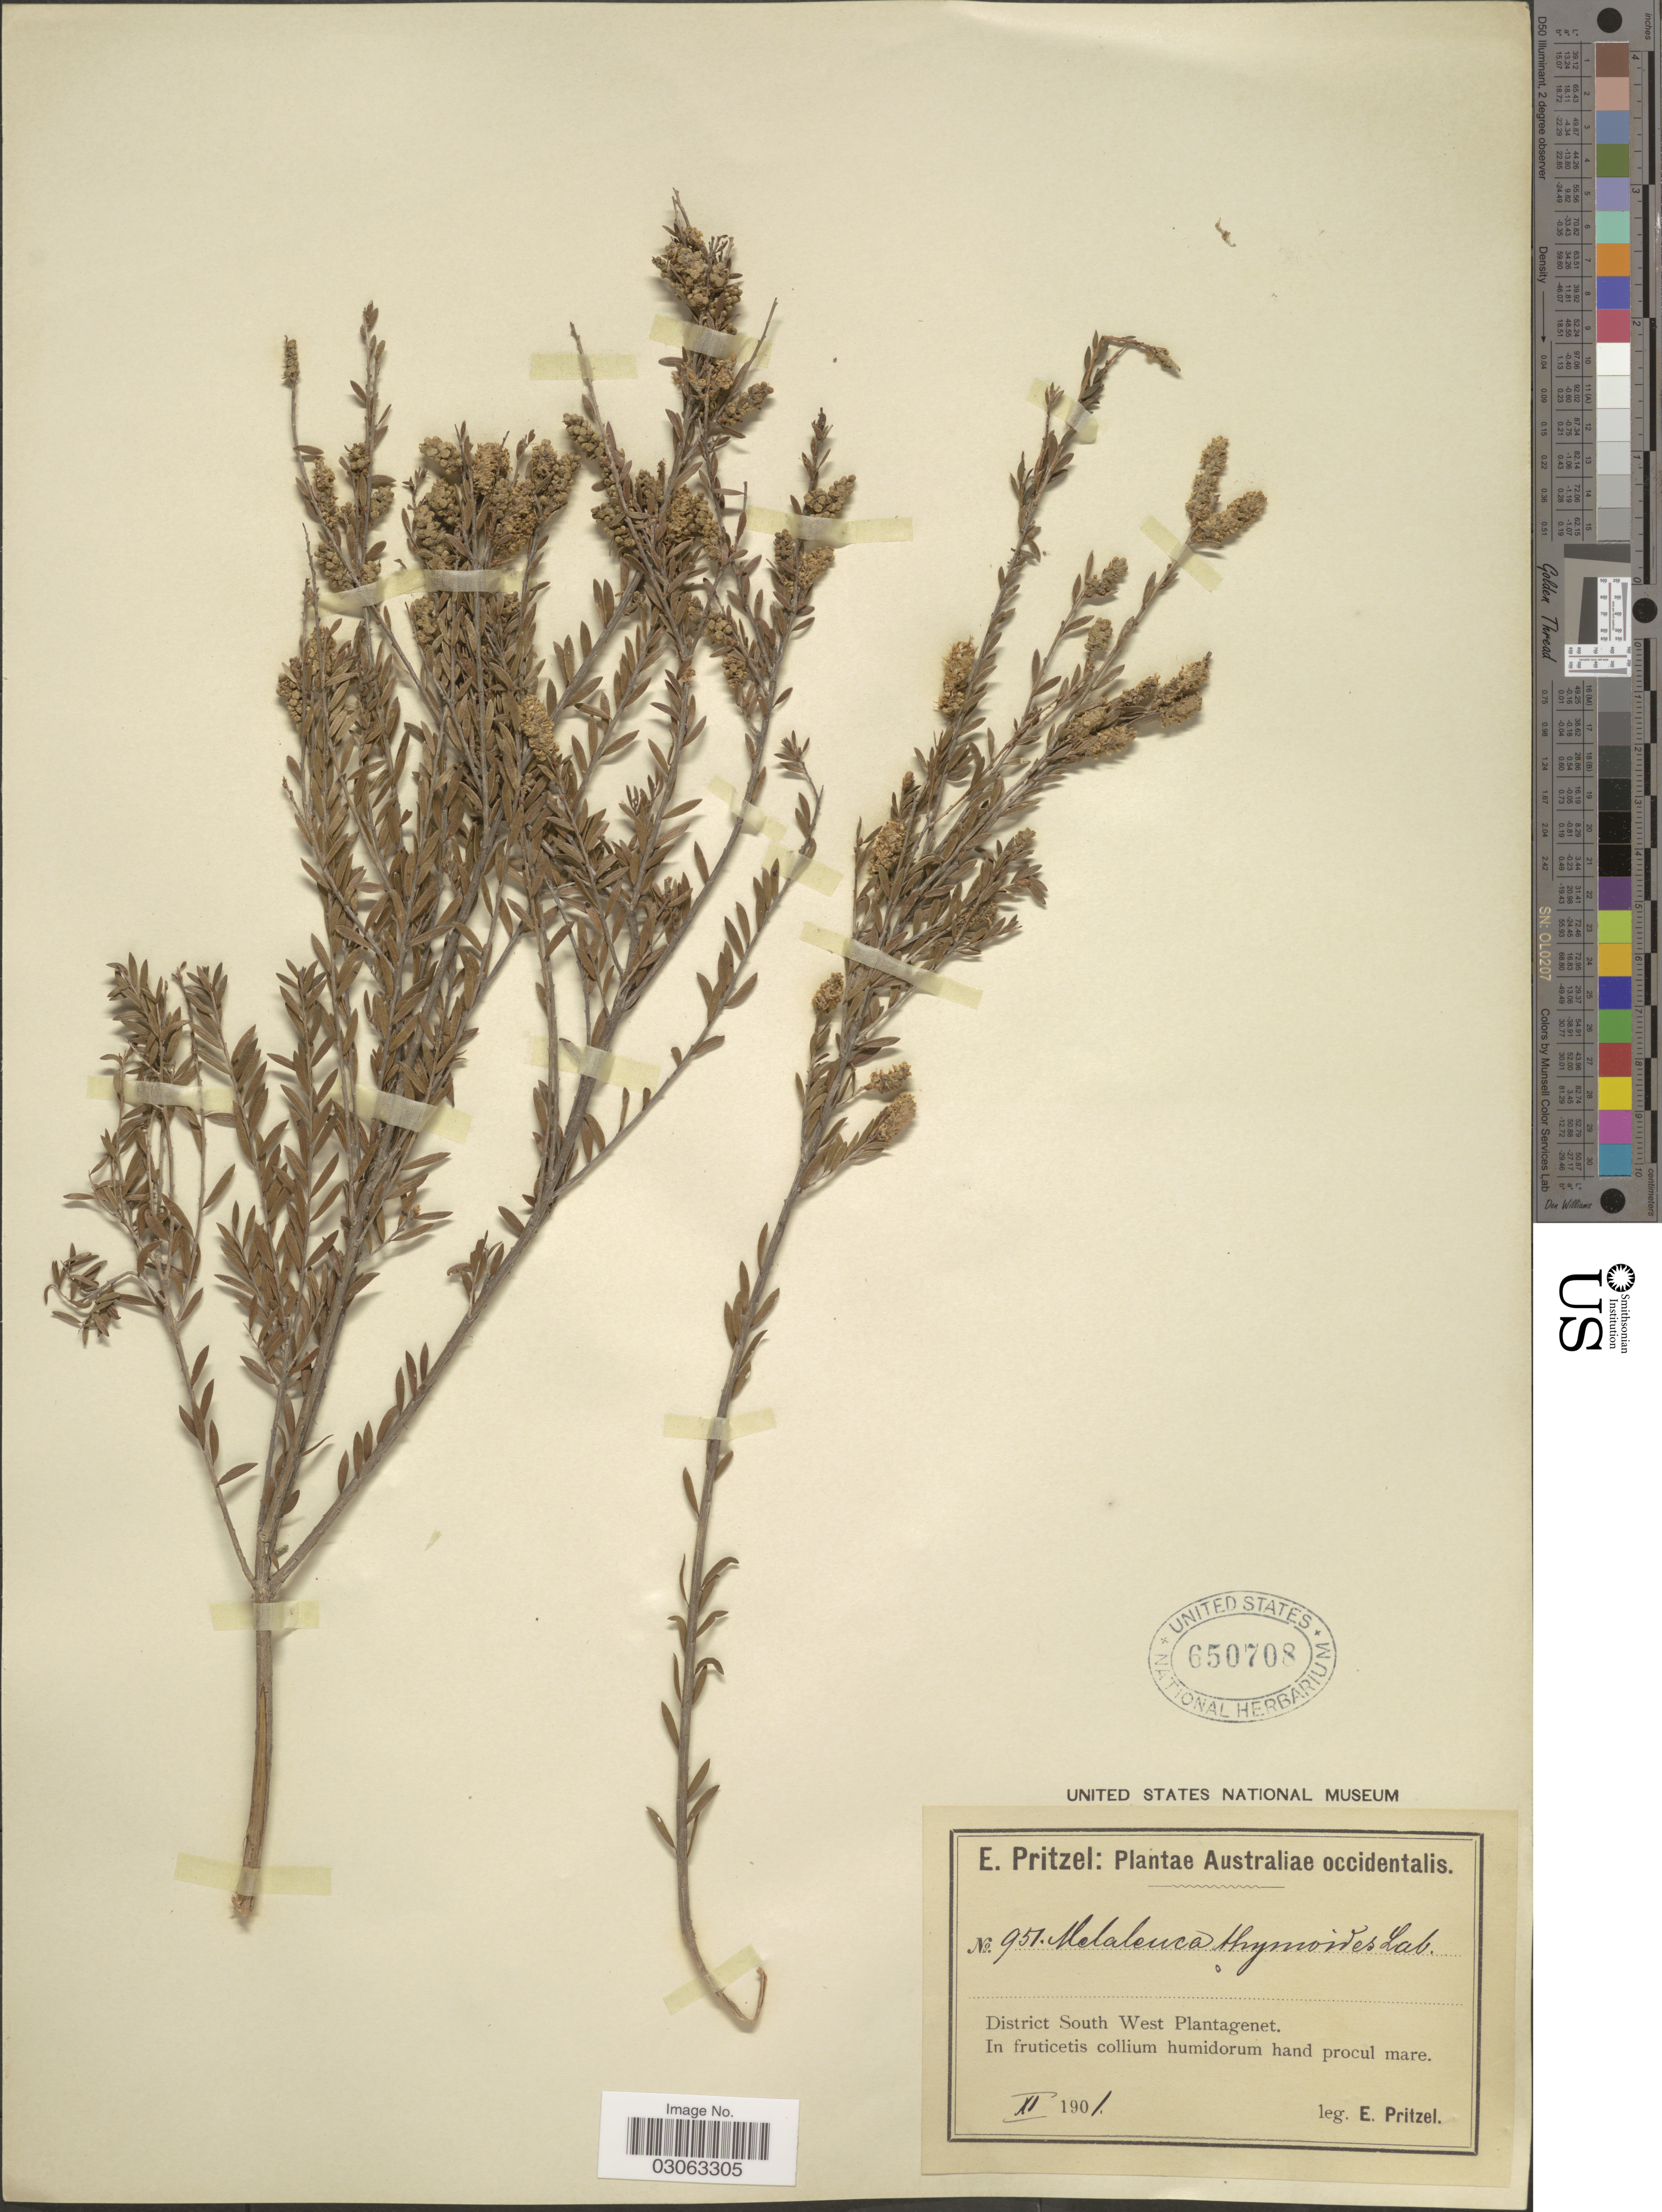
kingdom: Plantae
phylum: Tracheophyta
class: Magnoliopsida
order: Myrtales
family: Myrtaceae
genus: Melaleuca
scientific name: Melaleuca thymoides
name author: Labill.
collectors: E. G. Pritzel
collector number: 951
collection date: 1901-11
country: Australia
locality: Australiae occidentalis. District South West Plantagenet. In fruticetis collium humidorum hand procul mare.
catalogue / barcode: US 650708